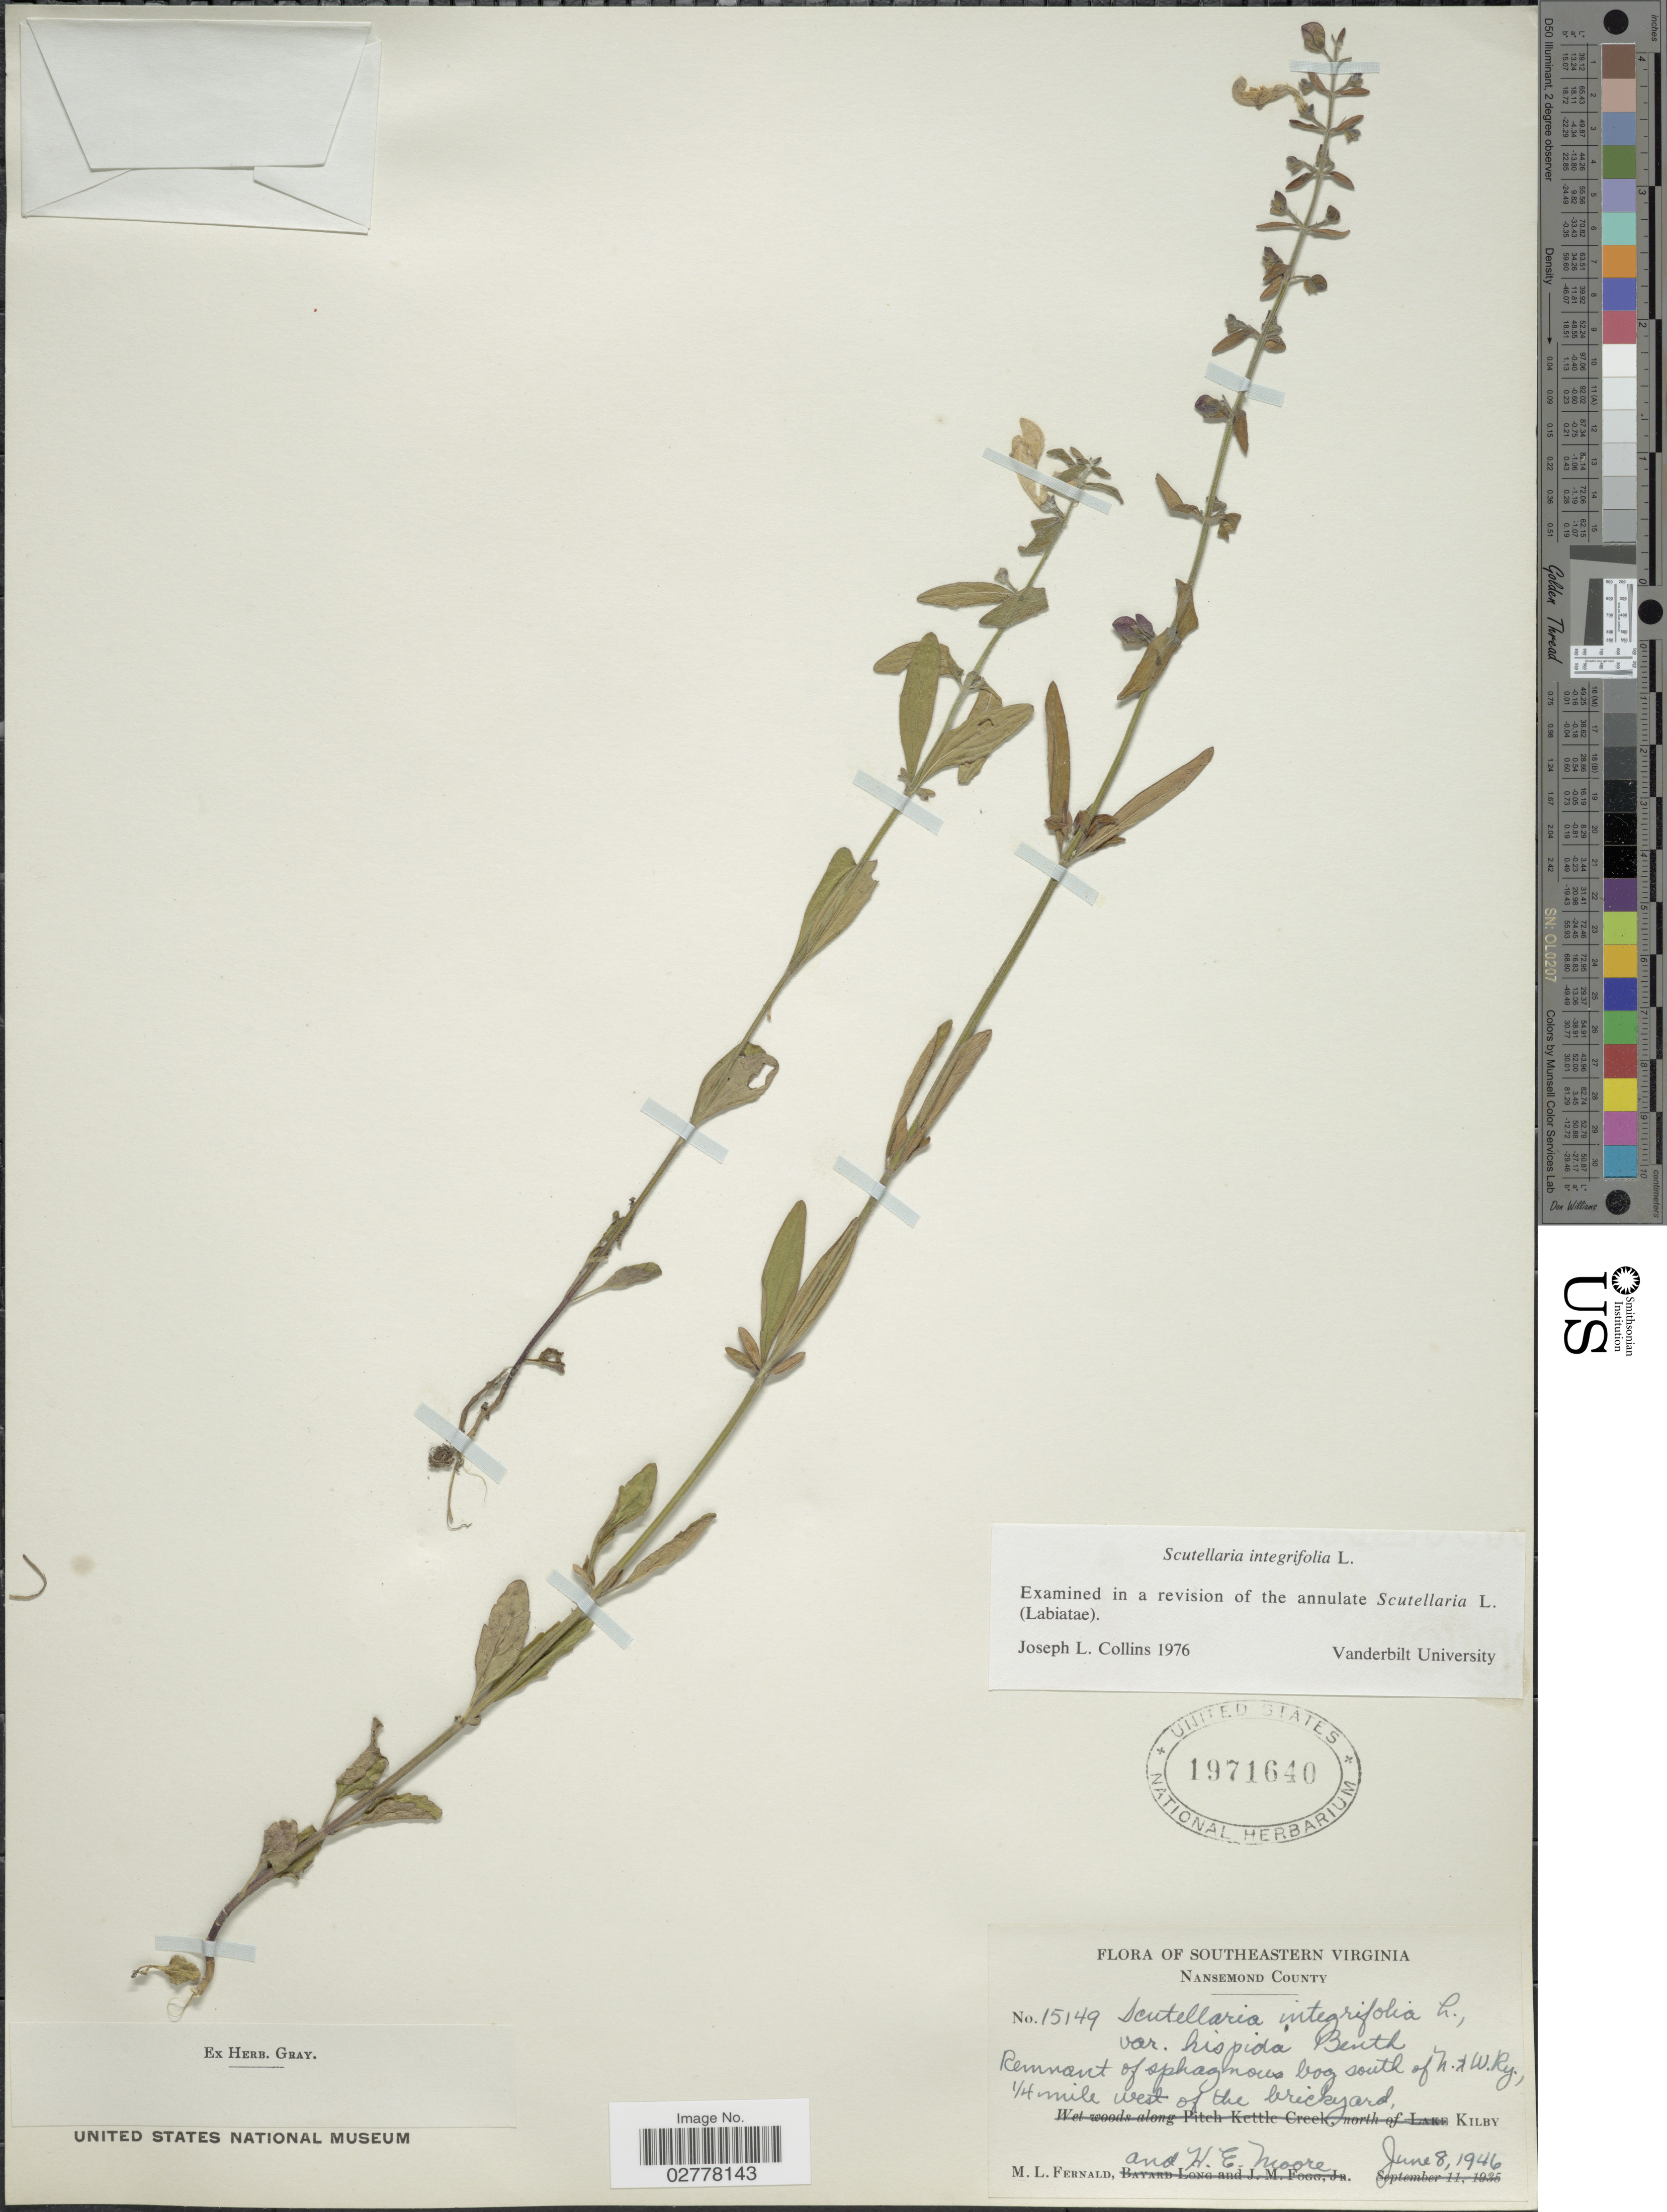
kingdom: Plantae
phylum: Tracheophyta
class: Magnoliopsida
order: Lamiales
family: Lamiaceae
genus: Scutellaria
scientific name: Scutellaria integrifolia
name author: L.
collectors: M. L. Fernald & H. Moore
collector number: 15149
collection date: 1946-06-08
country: United States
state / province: Virginia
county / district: City of Suffolk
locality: Southeastern Virginia. Nansemond County. Remnant of sphagnous bog south of N. & W. Ry., ¼ mile west of the brickyard., Kilby.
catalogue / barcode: US 1971640